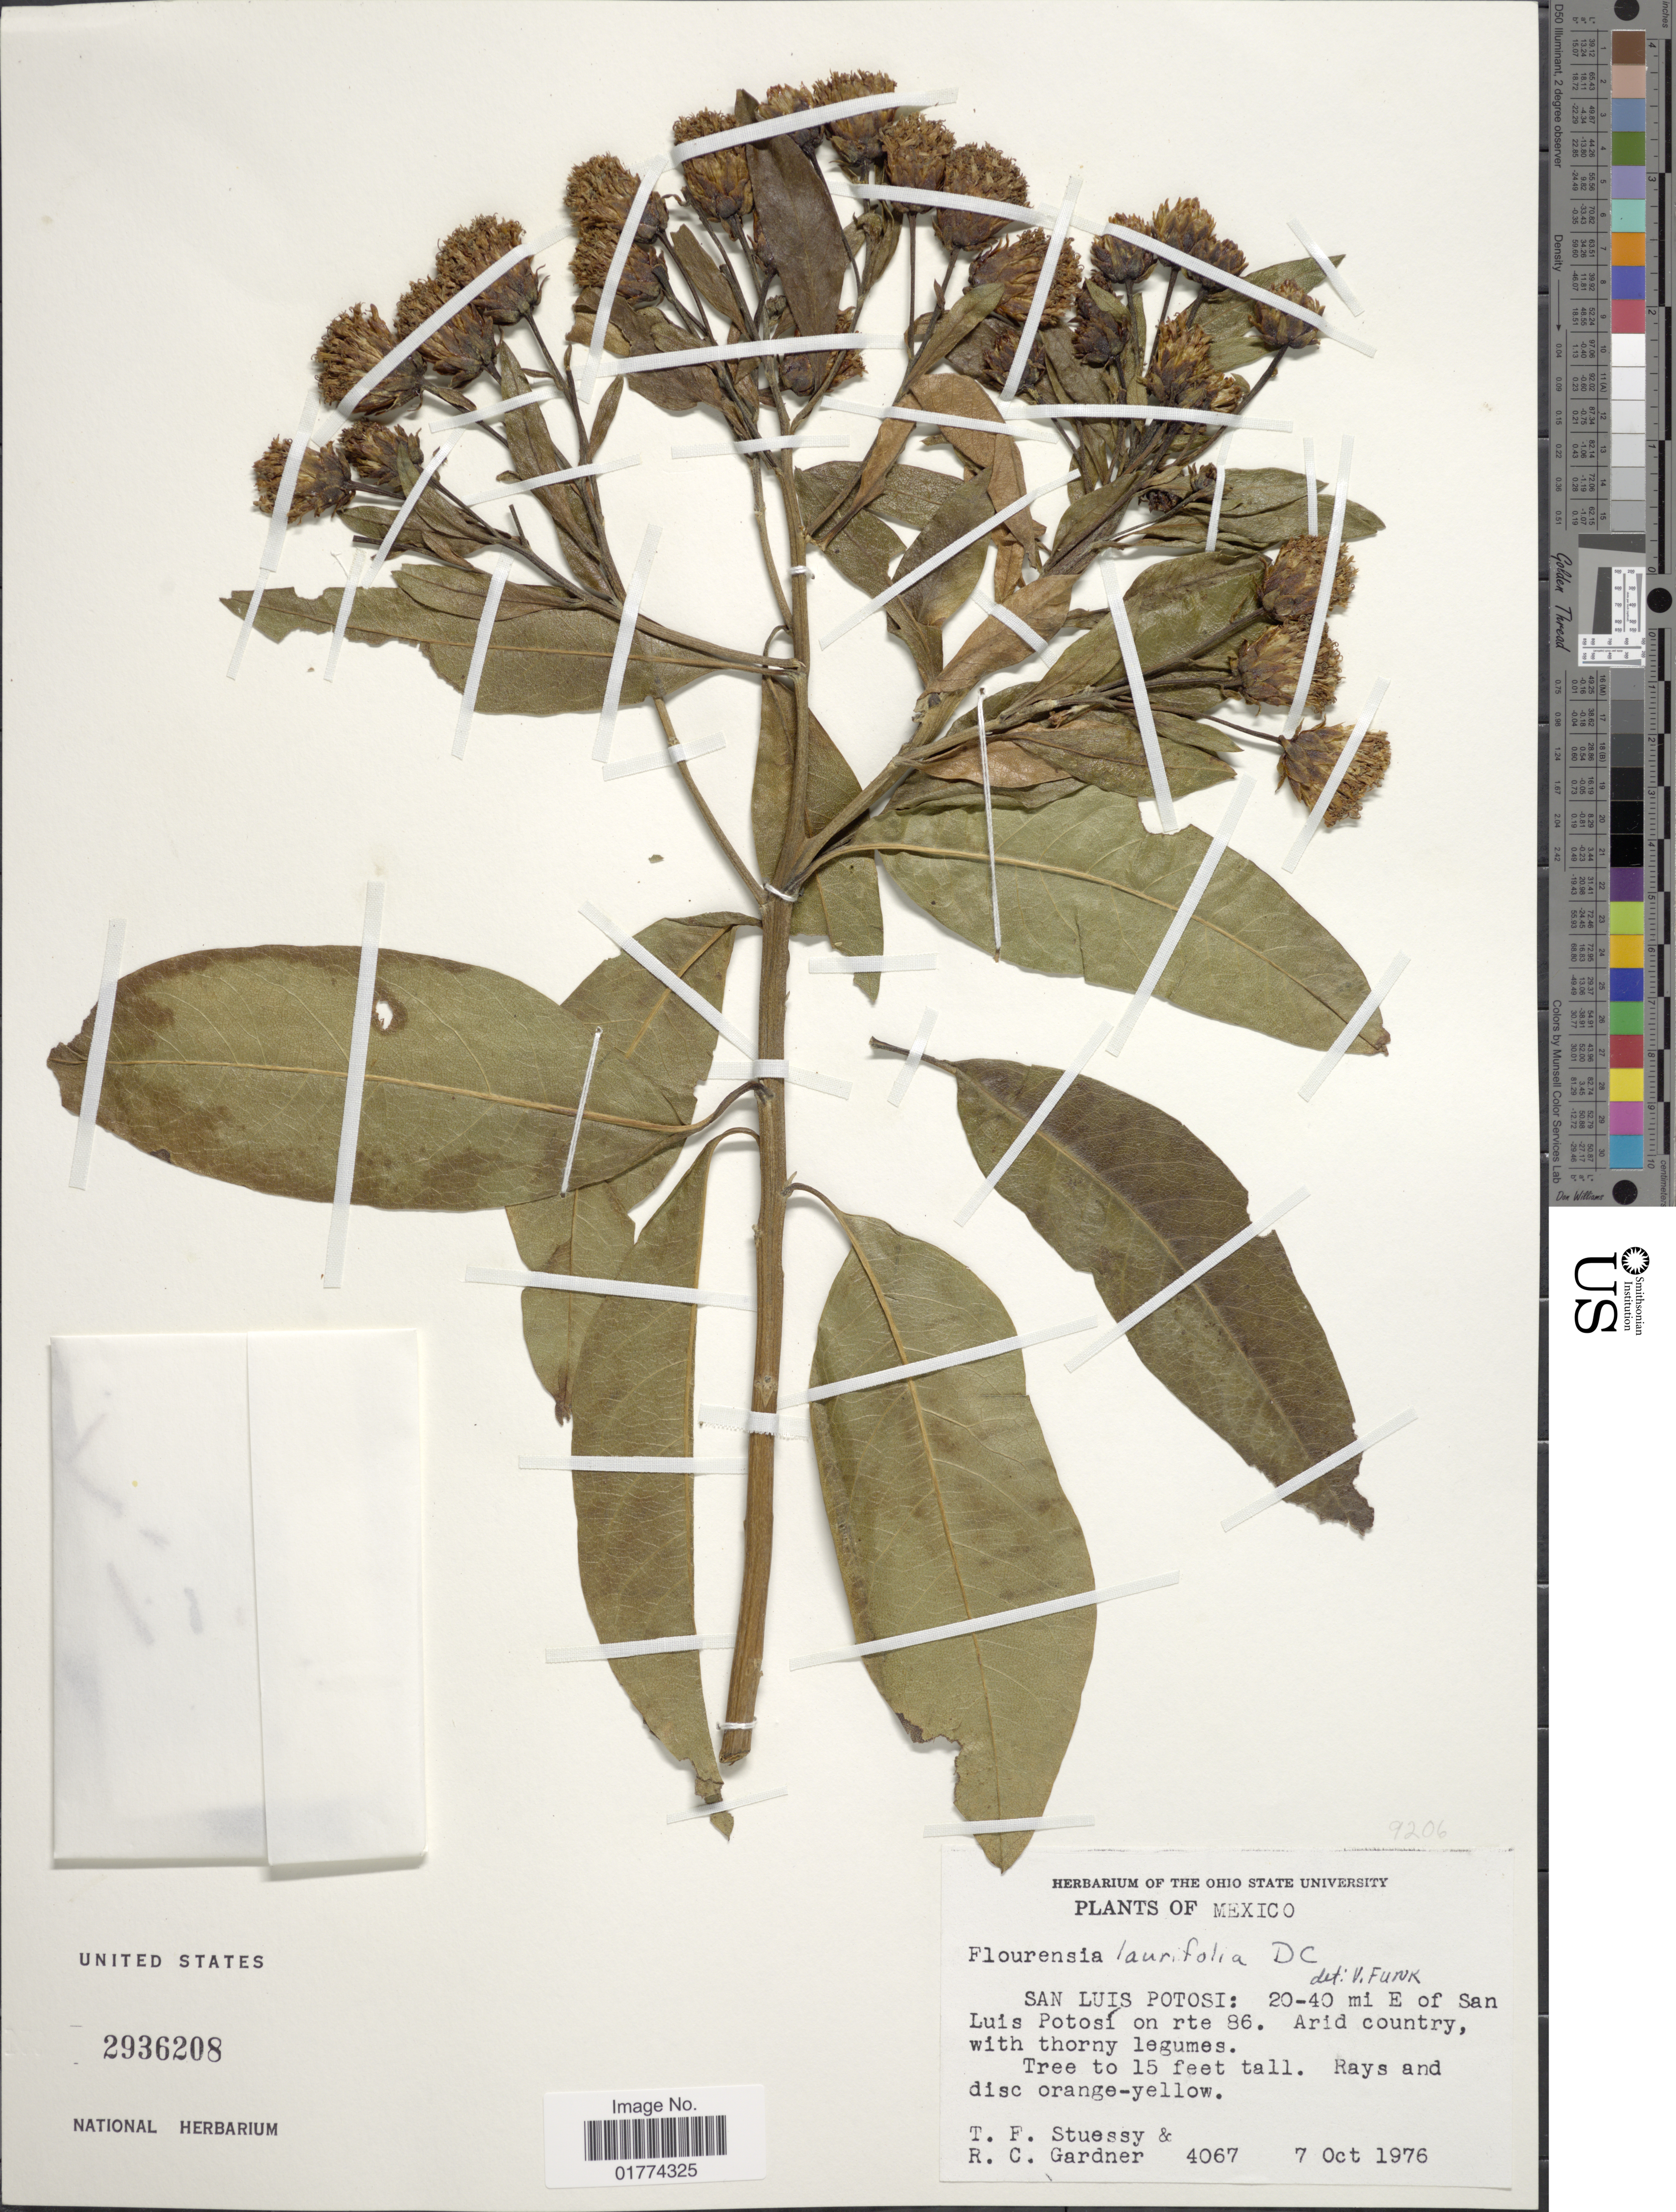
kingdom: Plantae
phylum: Tracheophyta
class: Magnoliopsida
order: Asterales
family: Asteraceae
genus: Flourensia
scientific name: Flourensia laurifolia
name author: DC.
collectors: T. Steussy & R. C. Gardner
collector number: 4067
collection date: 1976-10-07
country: Mexico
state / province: San Luis Potosí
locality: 20-40 mi E of San Luis Potosi on rte 86. Arid Country with thorny legumes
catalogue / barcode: US 2936208